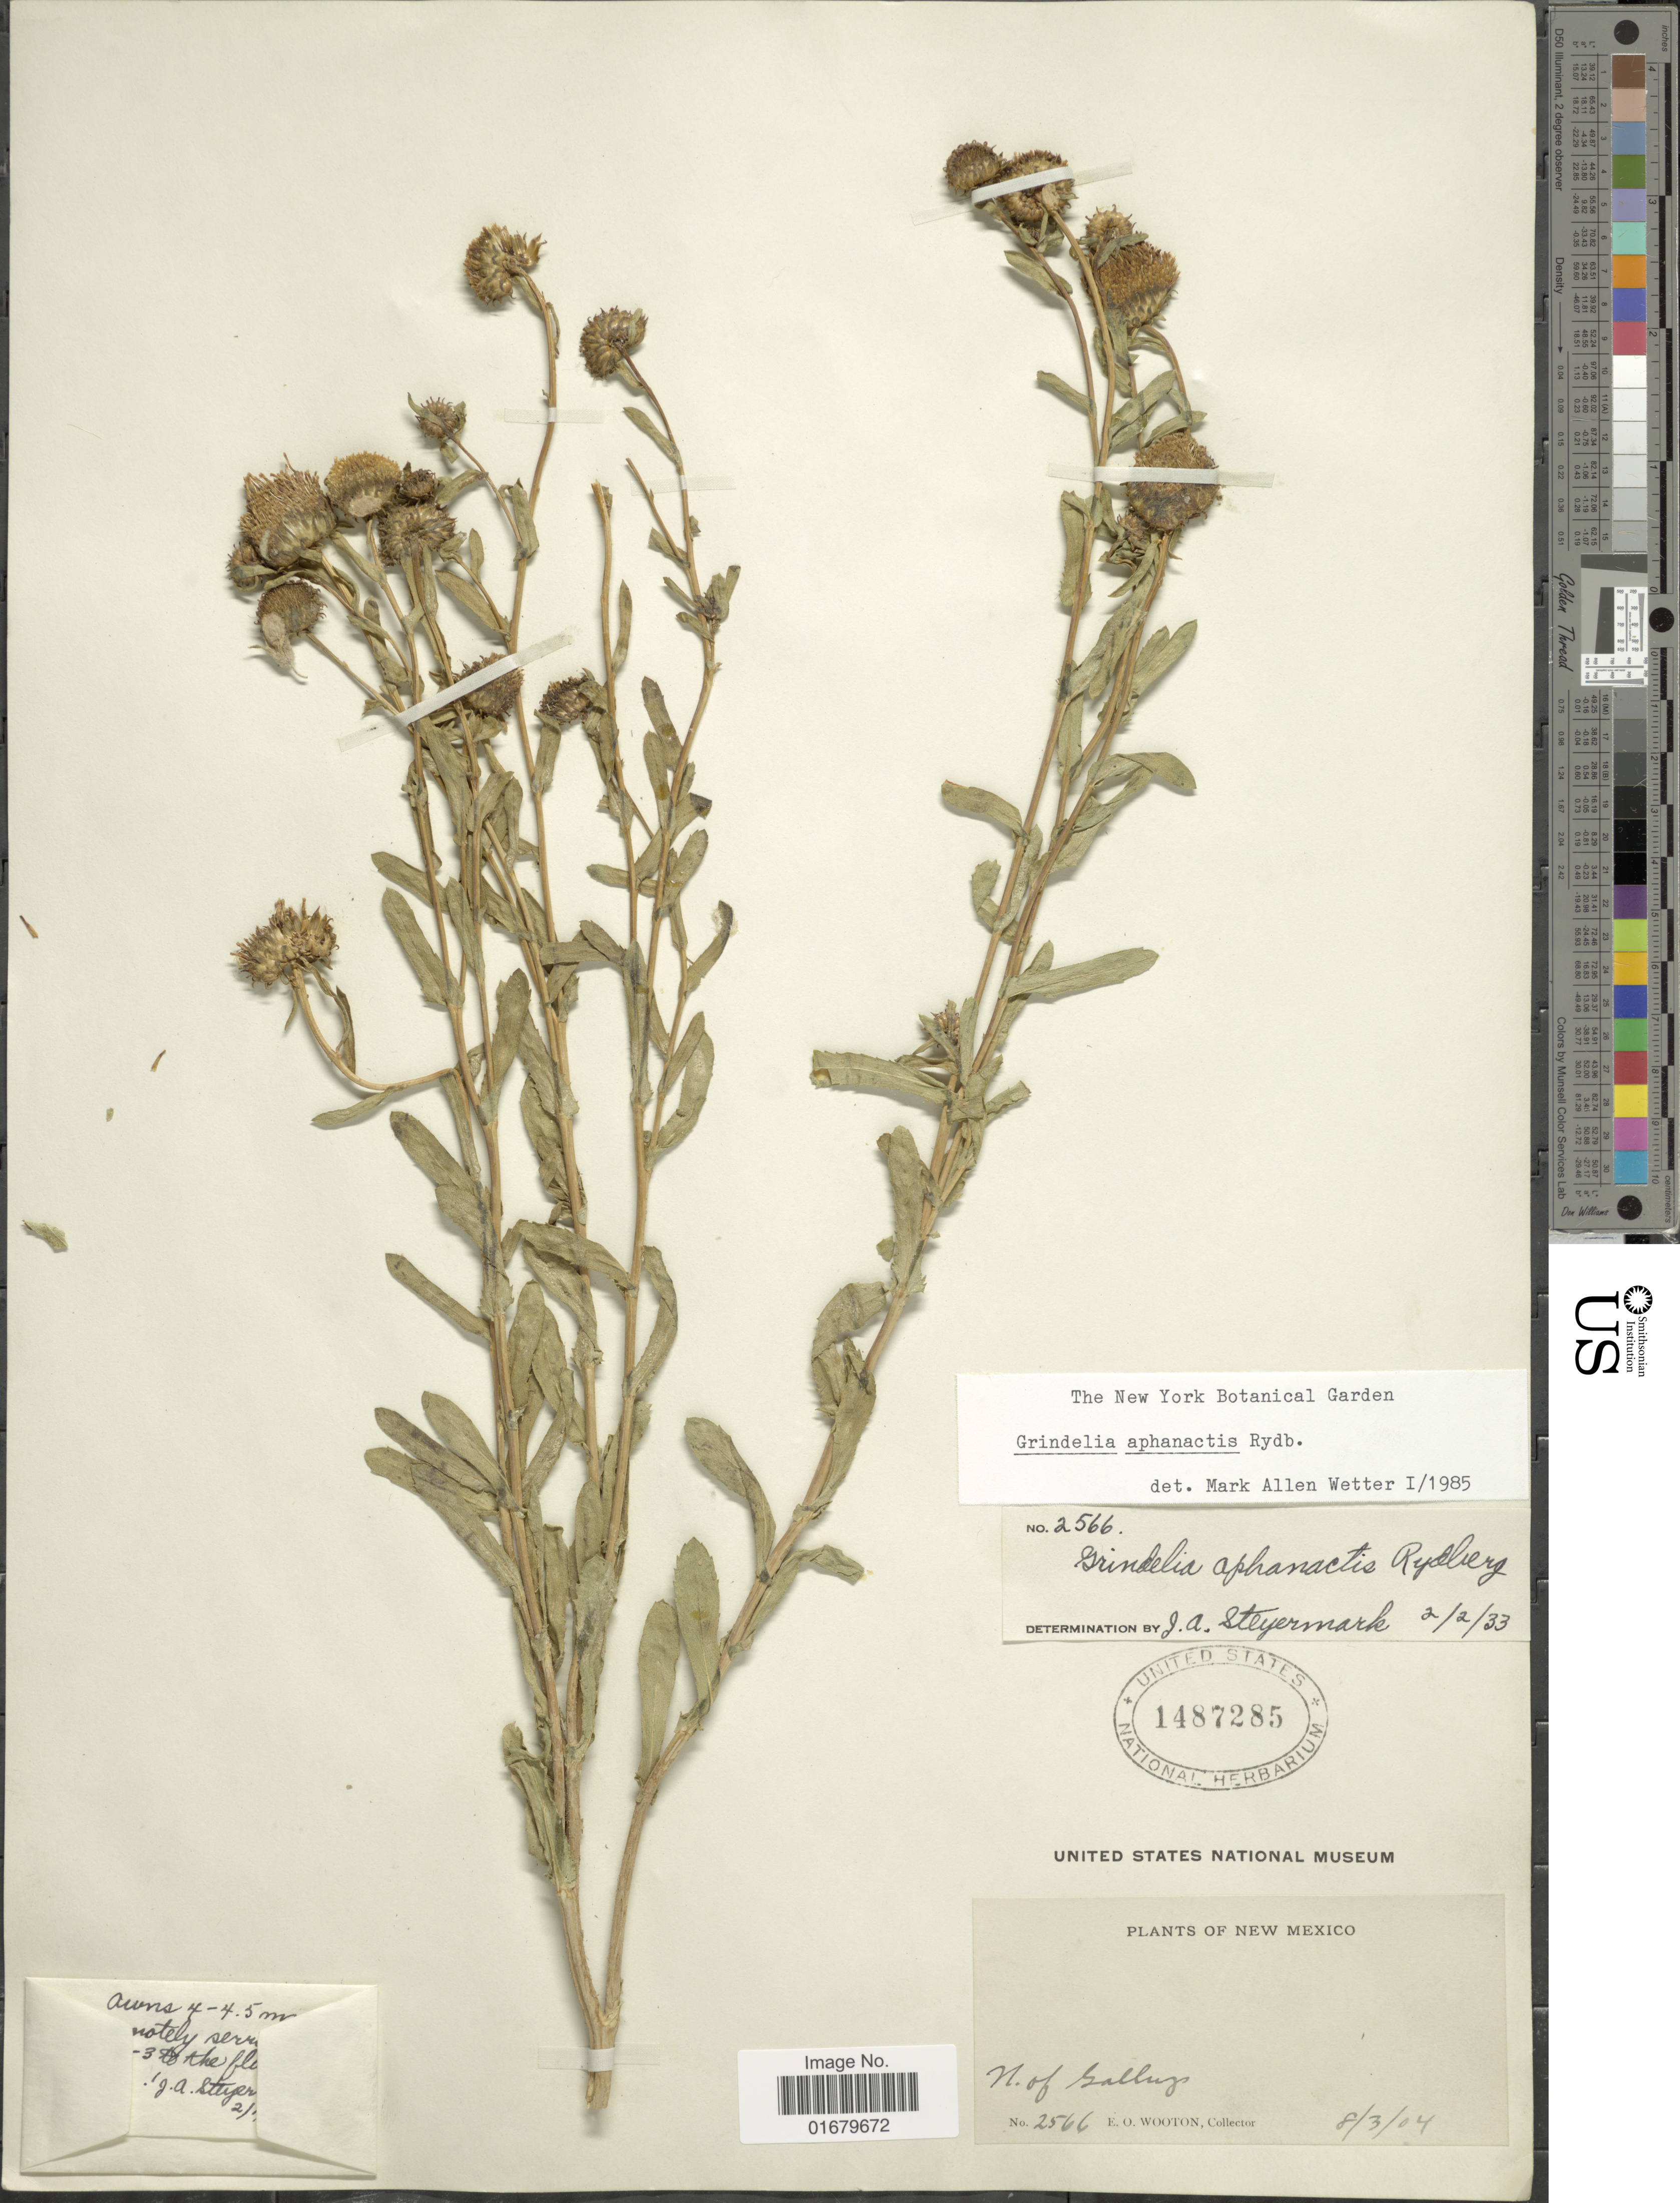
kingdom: Plantae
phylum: Tracheophyta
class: Magnoliopsida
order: Asterales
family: Asteraceae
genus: Grindelia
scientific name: Grindelia aphanactis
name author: Rydb.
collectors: E. O. Wooton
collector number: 2566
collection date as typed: Transcribed d/m/y: 3/8/4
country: United States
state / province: New Mexico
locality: N. of Gallup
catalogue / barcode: US 1487285